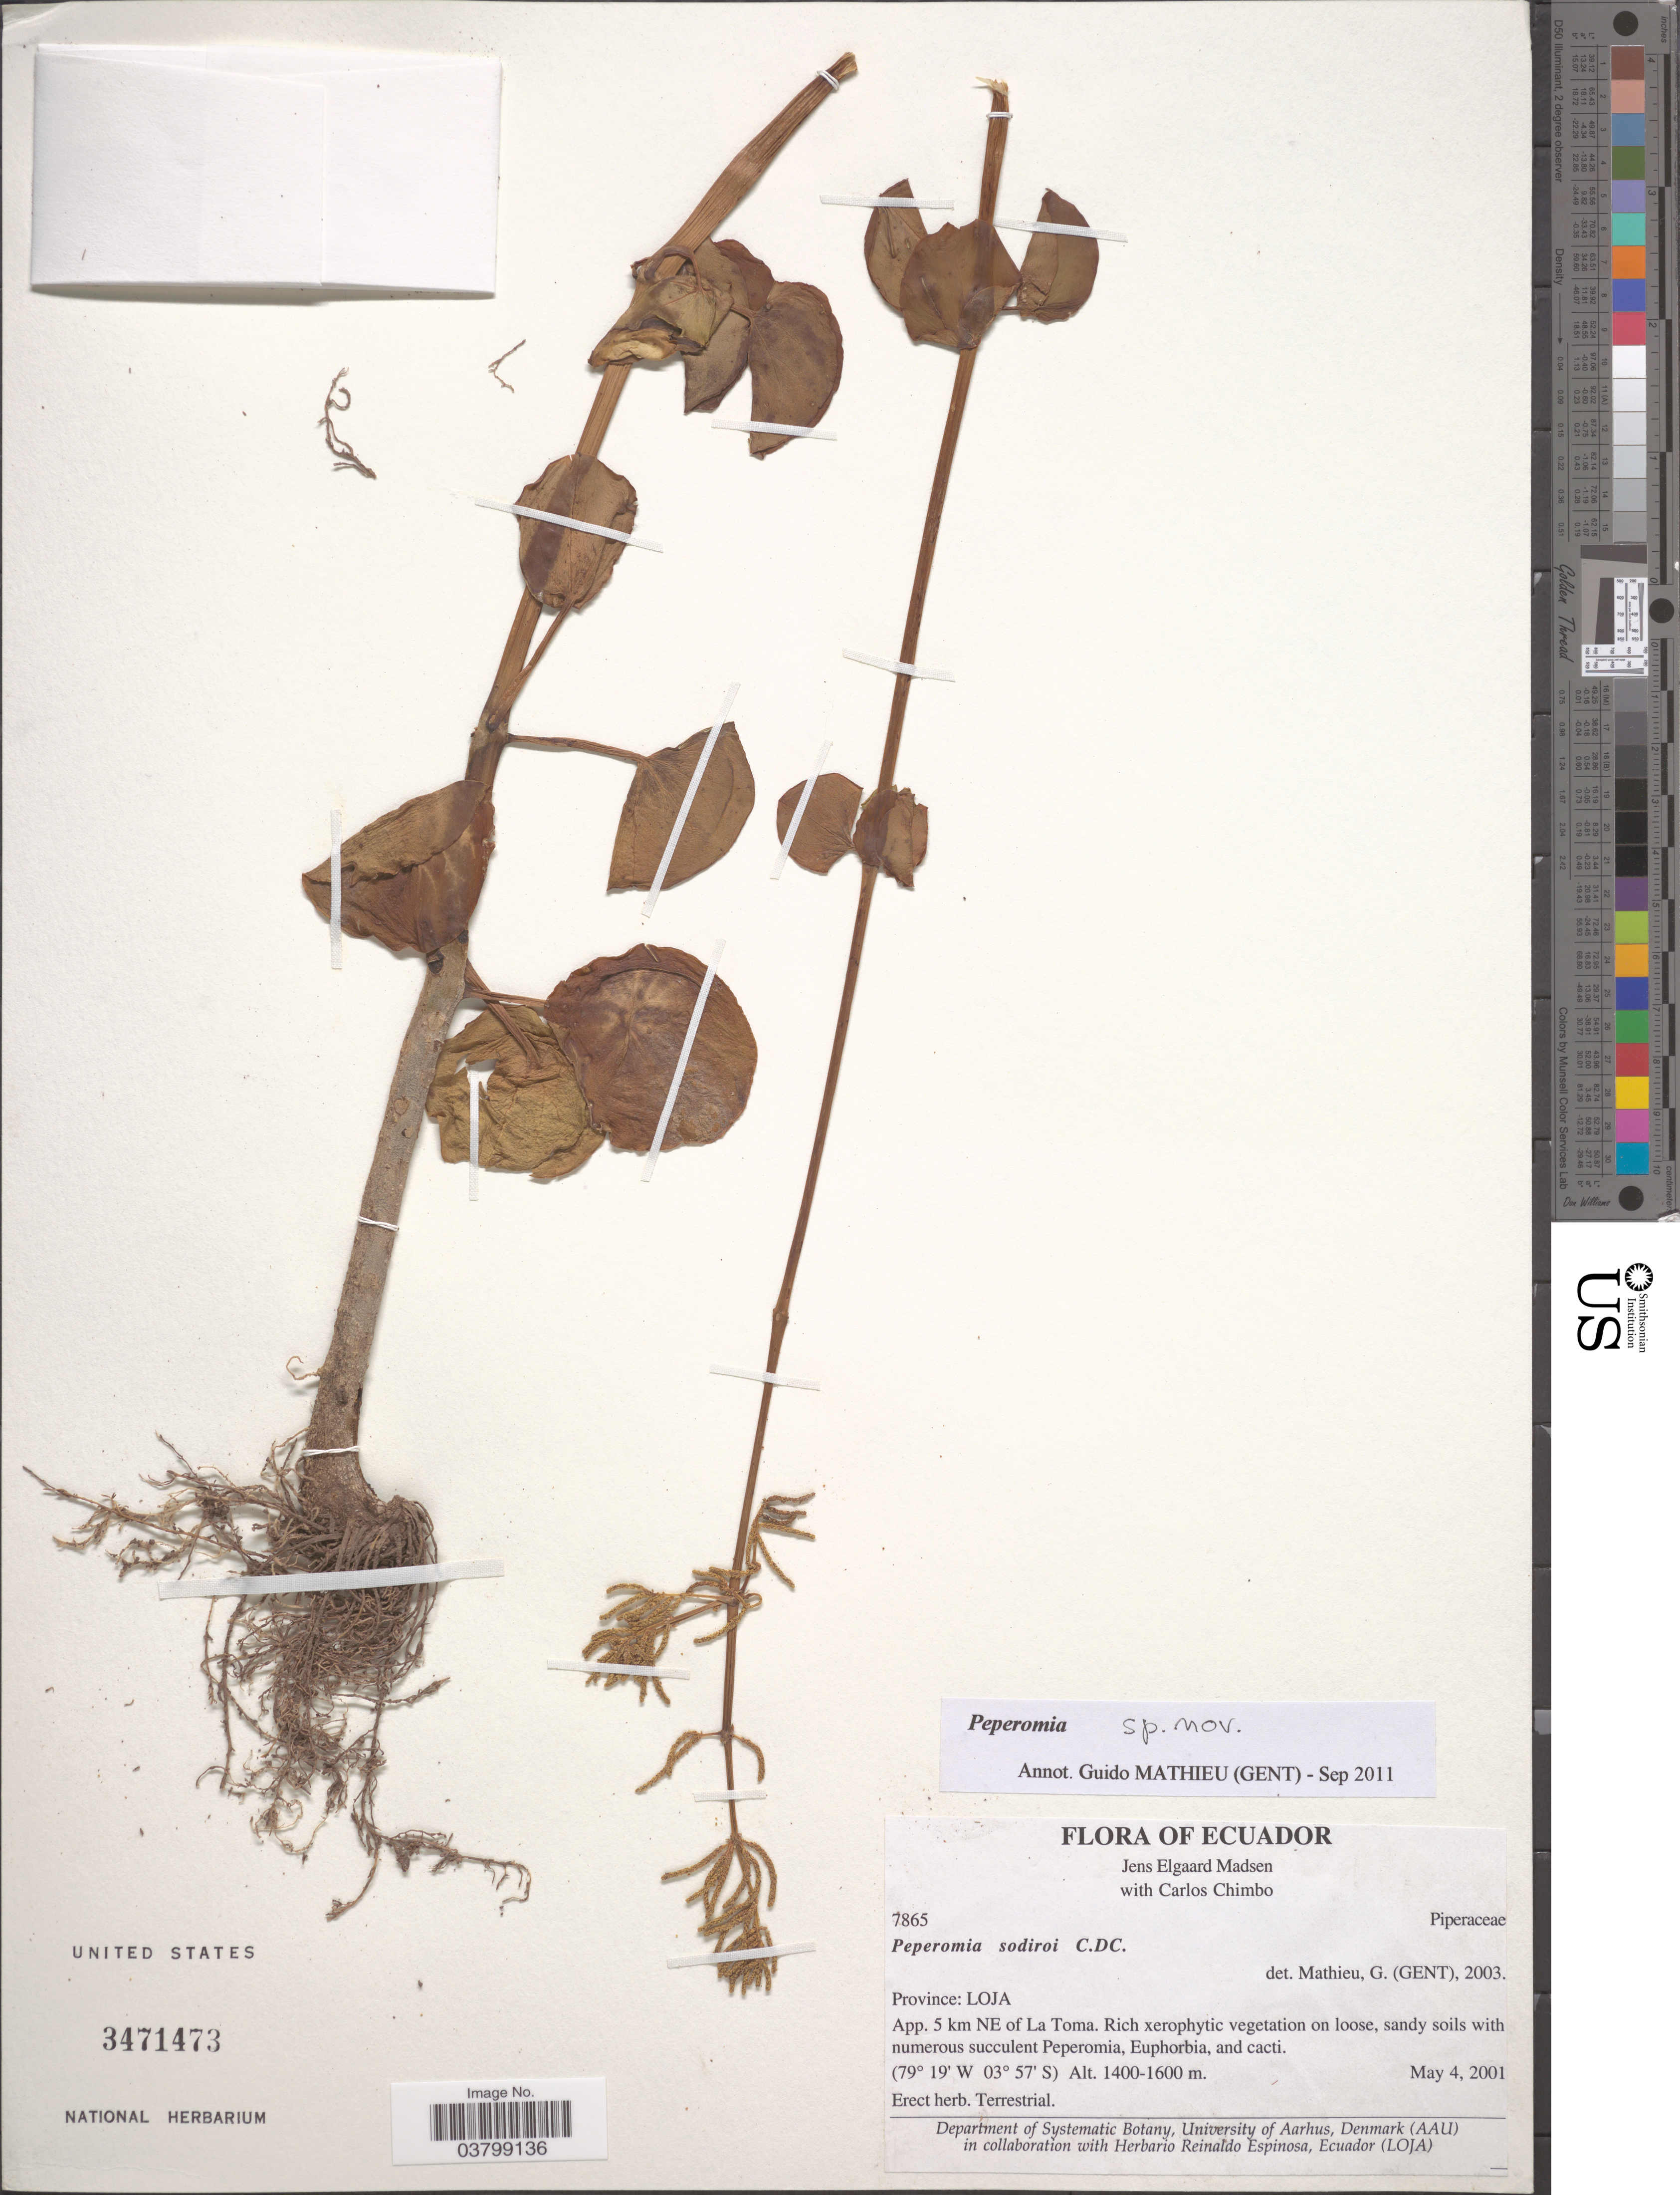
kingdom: Plantae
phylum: Tracheophyta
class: Magnoliopsida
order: Piperales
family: Piperaceae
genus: Peperomia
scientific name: Peperomia sp. nov.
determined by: Jiménez, José Estaban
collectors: J. E. Madsen & C. Chimbo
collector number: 7865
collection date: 2001-05-04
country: Ecuador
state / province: Loja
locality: App. 5 km NE of La Toma.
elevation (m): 1400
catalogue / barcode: US 3471473